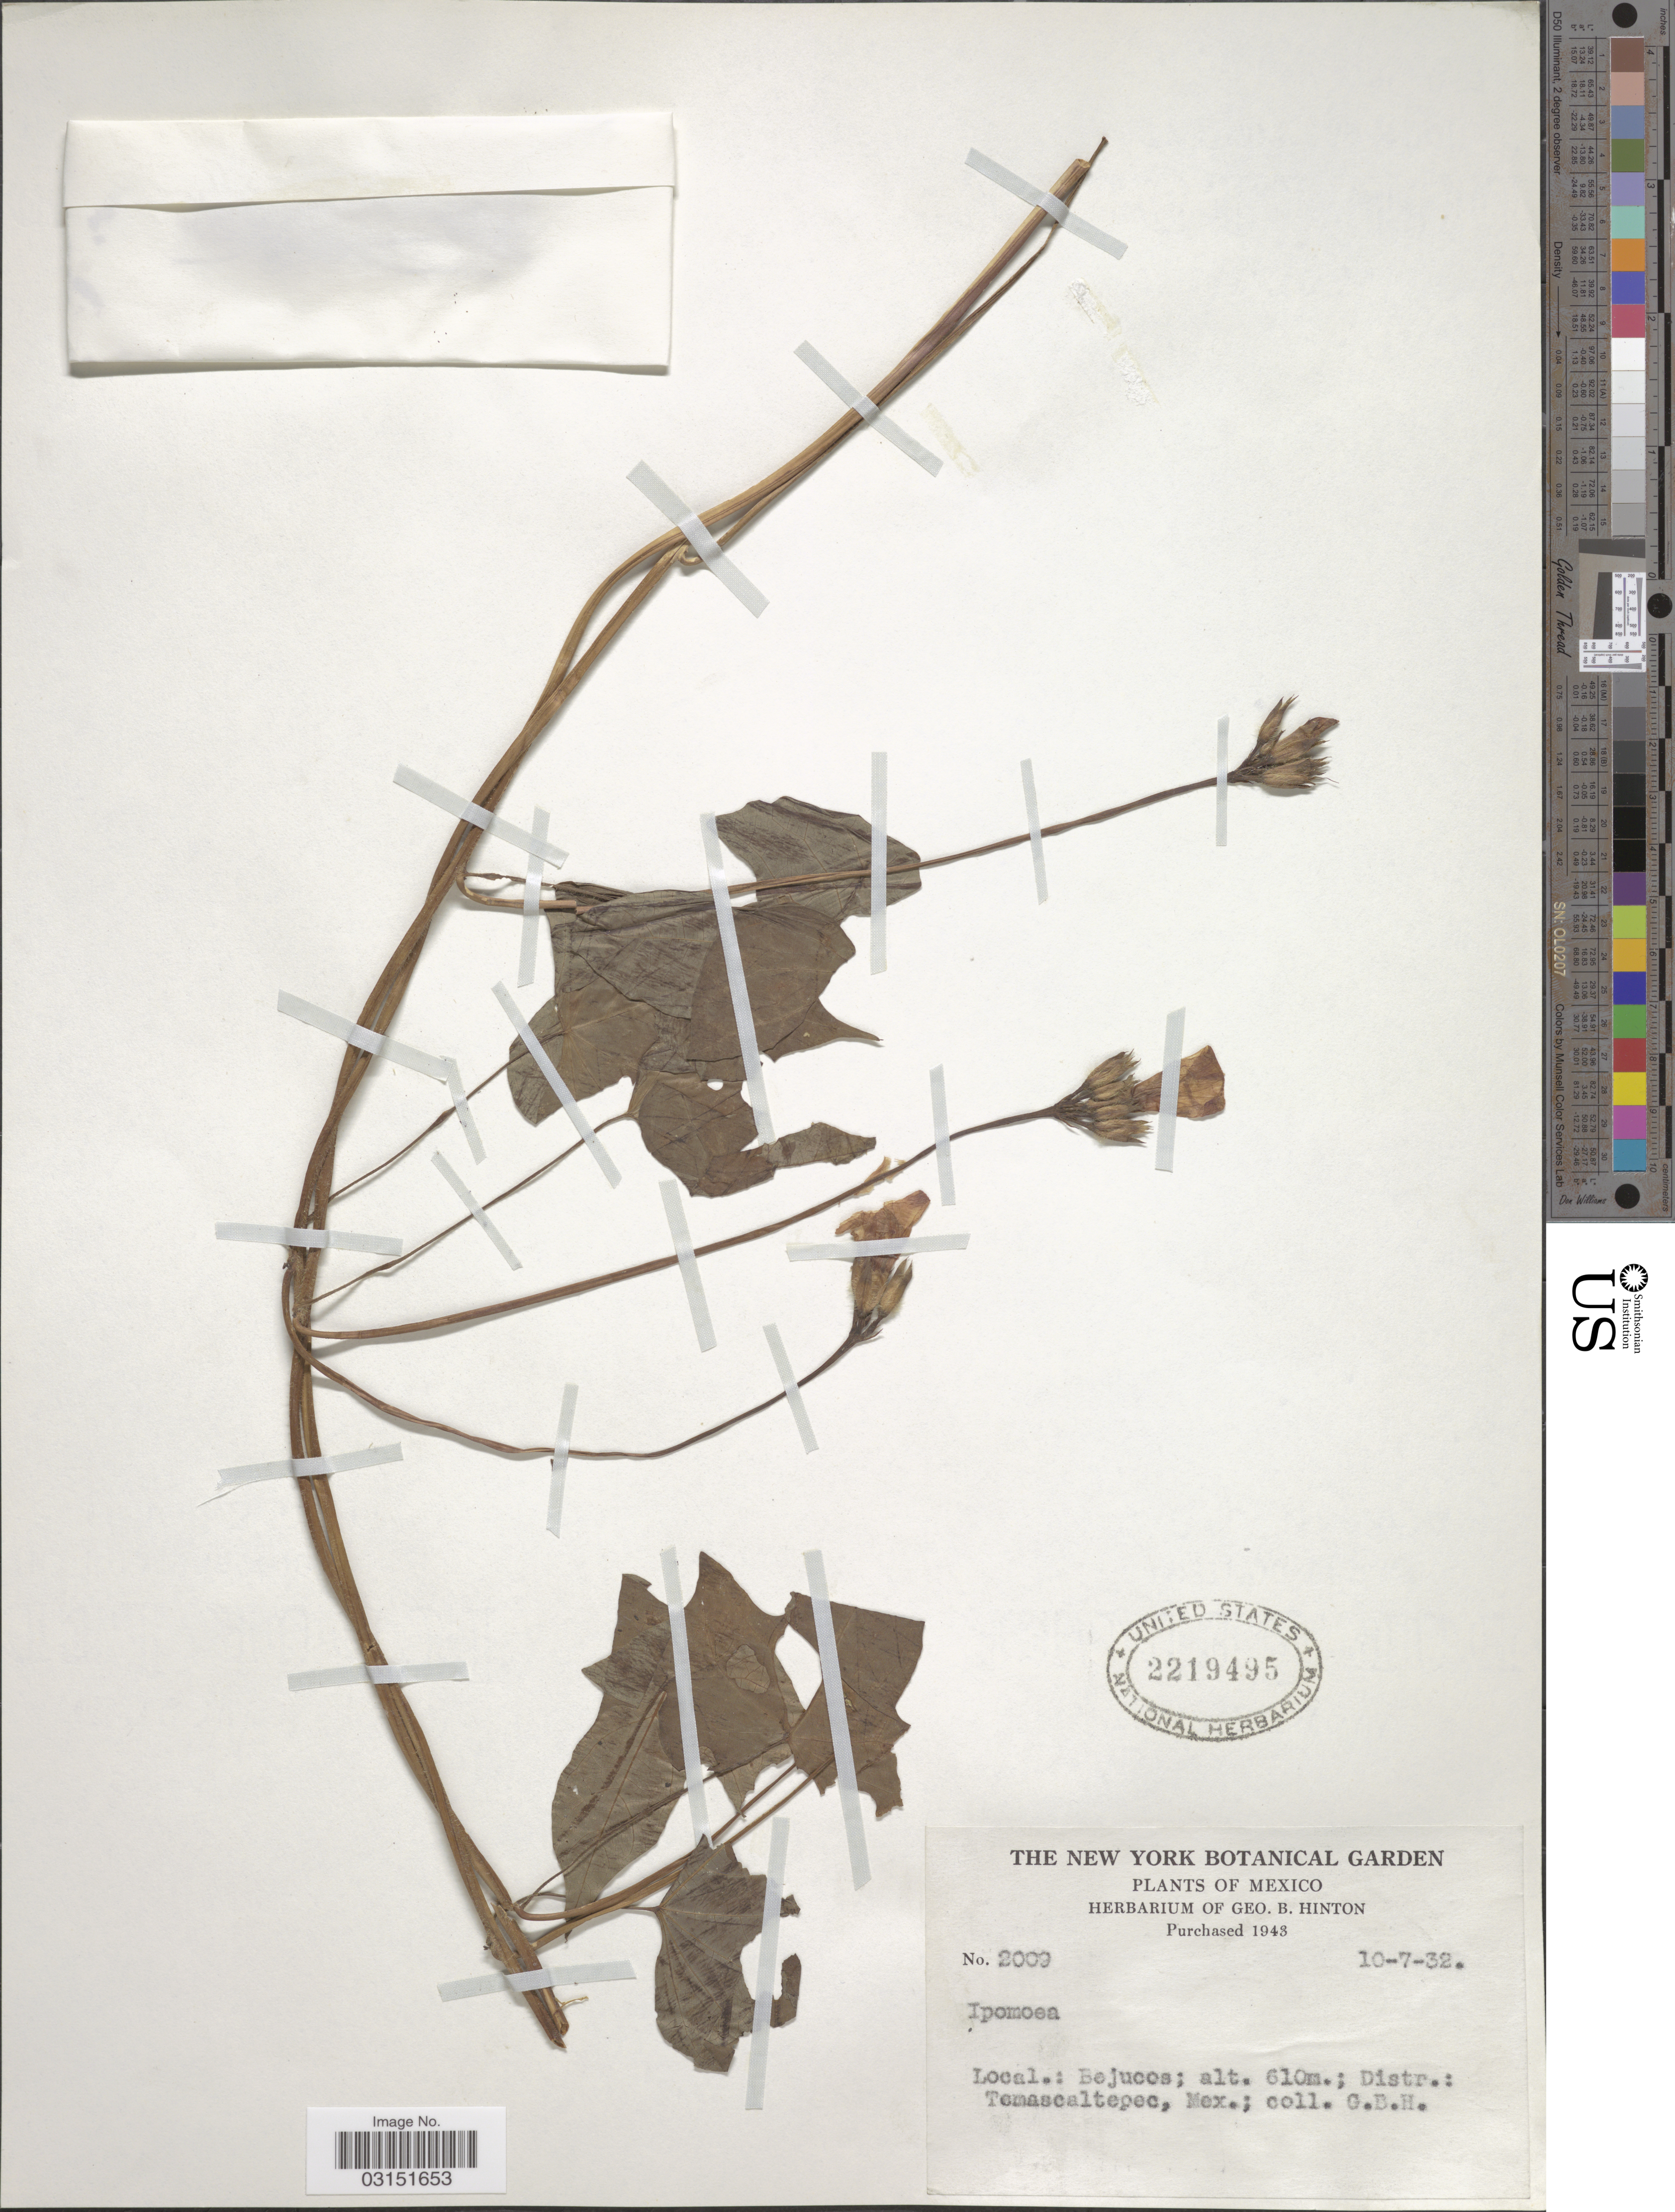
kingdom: Plantae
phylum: Tracheophyta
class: Magnoliopsida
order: Solanales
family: Convolvulaceae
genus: Ipomoea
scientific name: Ipomoea trifida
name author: (Kunth) G. Don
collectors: G. B. Hinton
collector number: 2009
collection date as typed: Transcribed d/m/y: 10/7/32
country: Mexico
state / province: México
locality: Bejucos. Distr.: Temascaltepec.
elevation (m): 610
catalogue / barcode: US 2219495